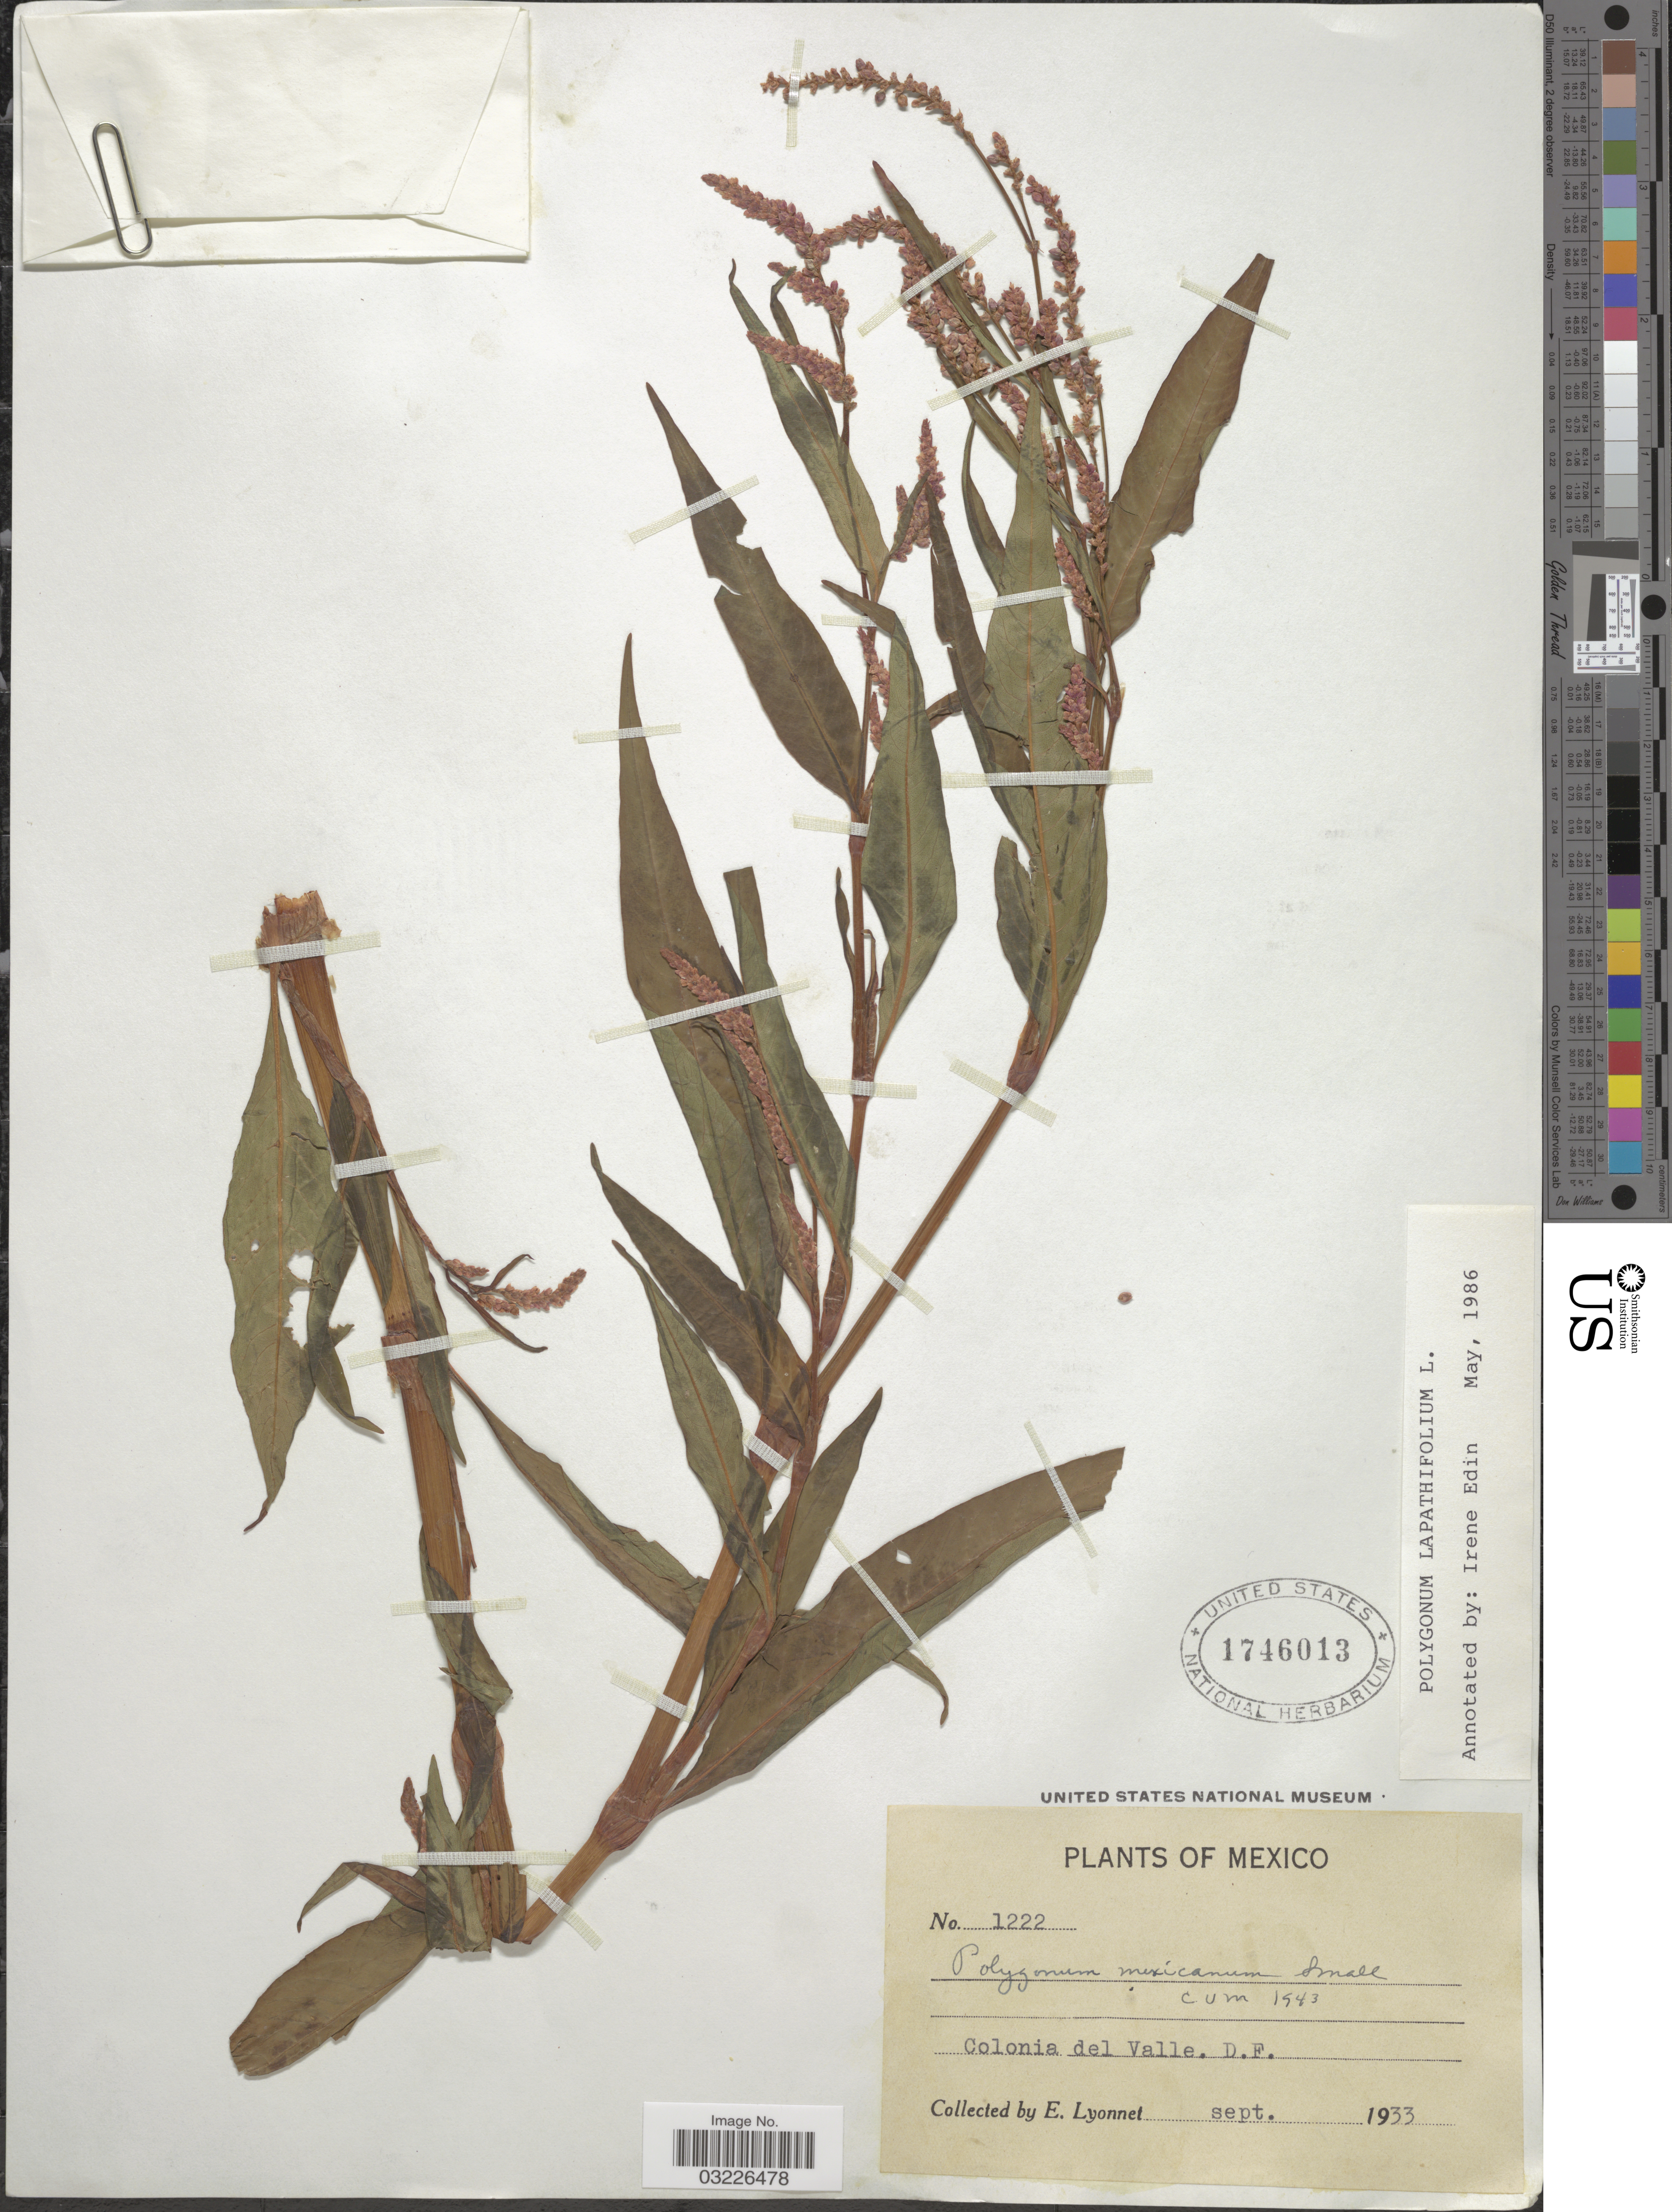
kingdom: Plantae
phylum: Tracheophyta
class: Magnoliopsida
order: Caryophyllales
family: Polygonaceae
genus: Polygonum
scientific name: Polygonum lapathifolium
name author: L.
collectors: E. Lyonnet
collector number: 1222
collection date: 1933-09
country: Mexico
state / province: Distrito Federal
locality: Colonia del Valle, D. F.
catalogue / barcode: US 1746013